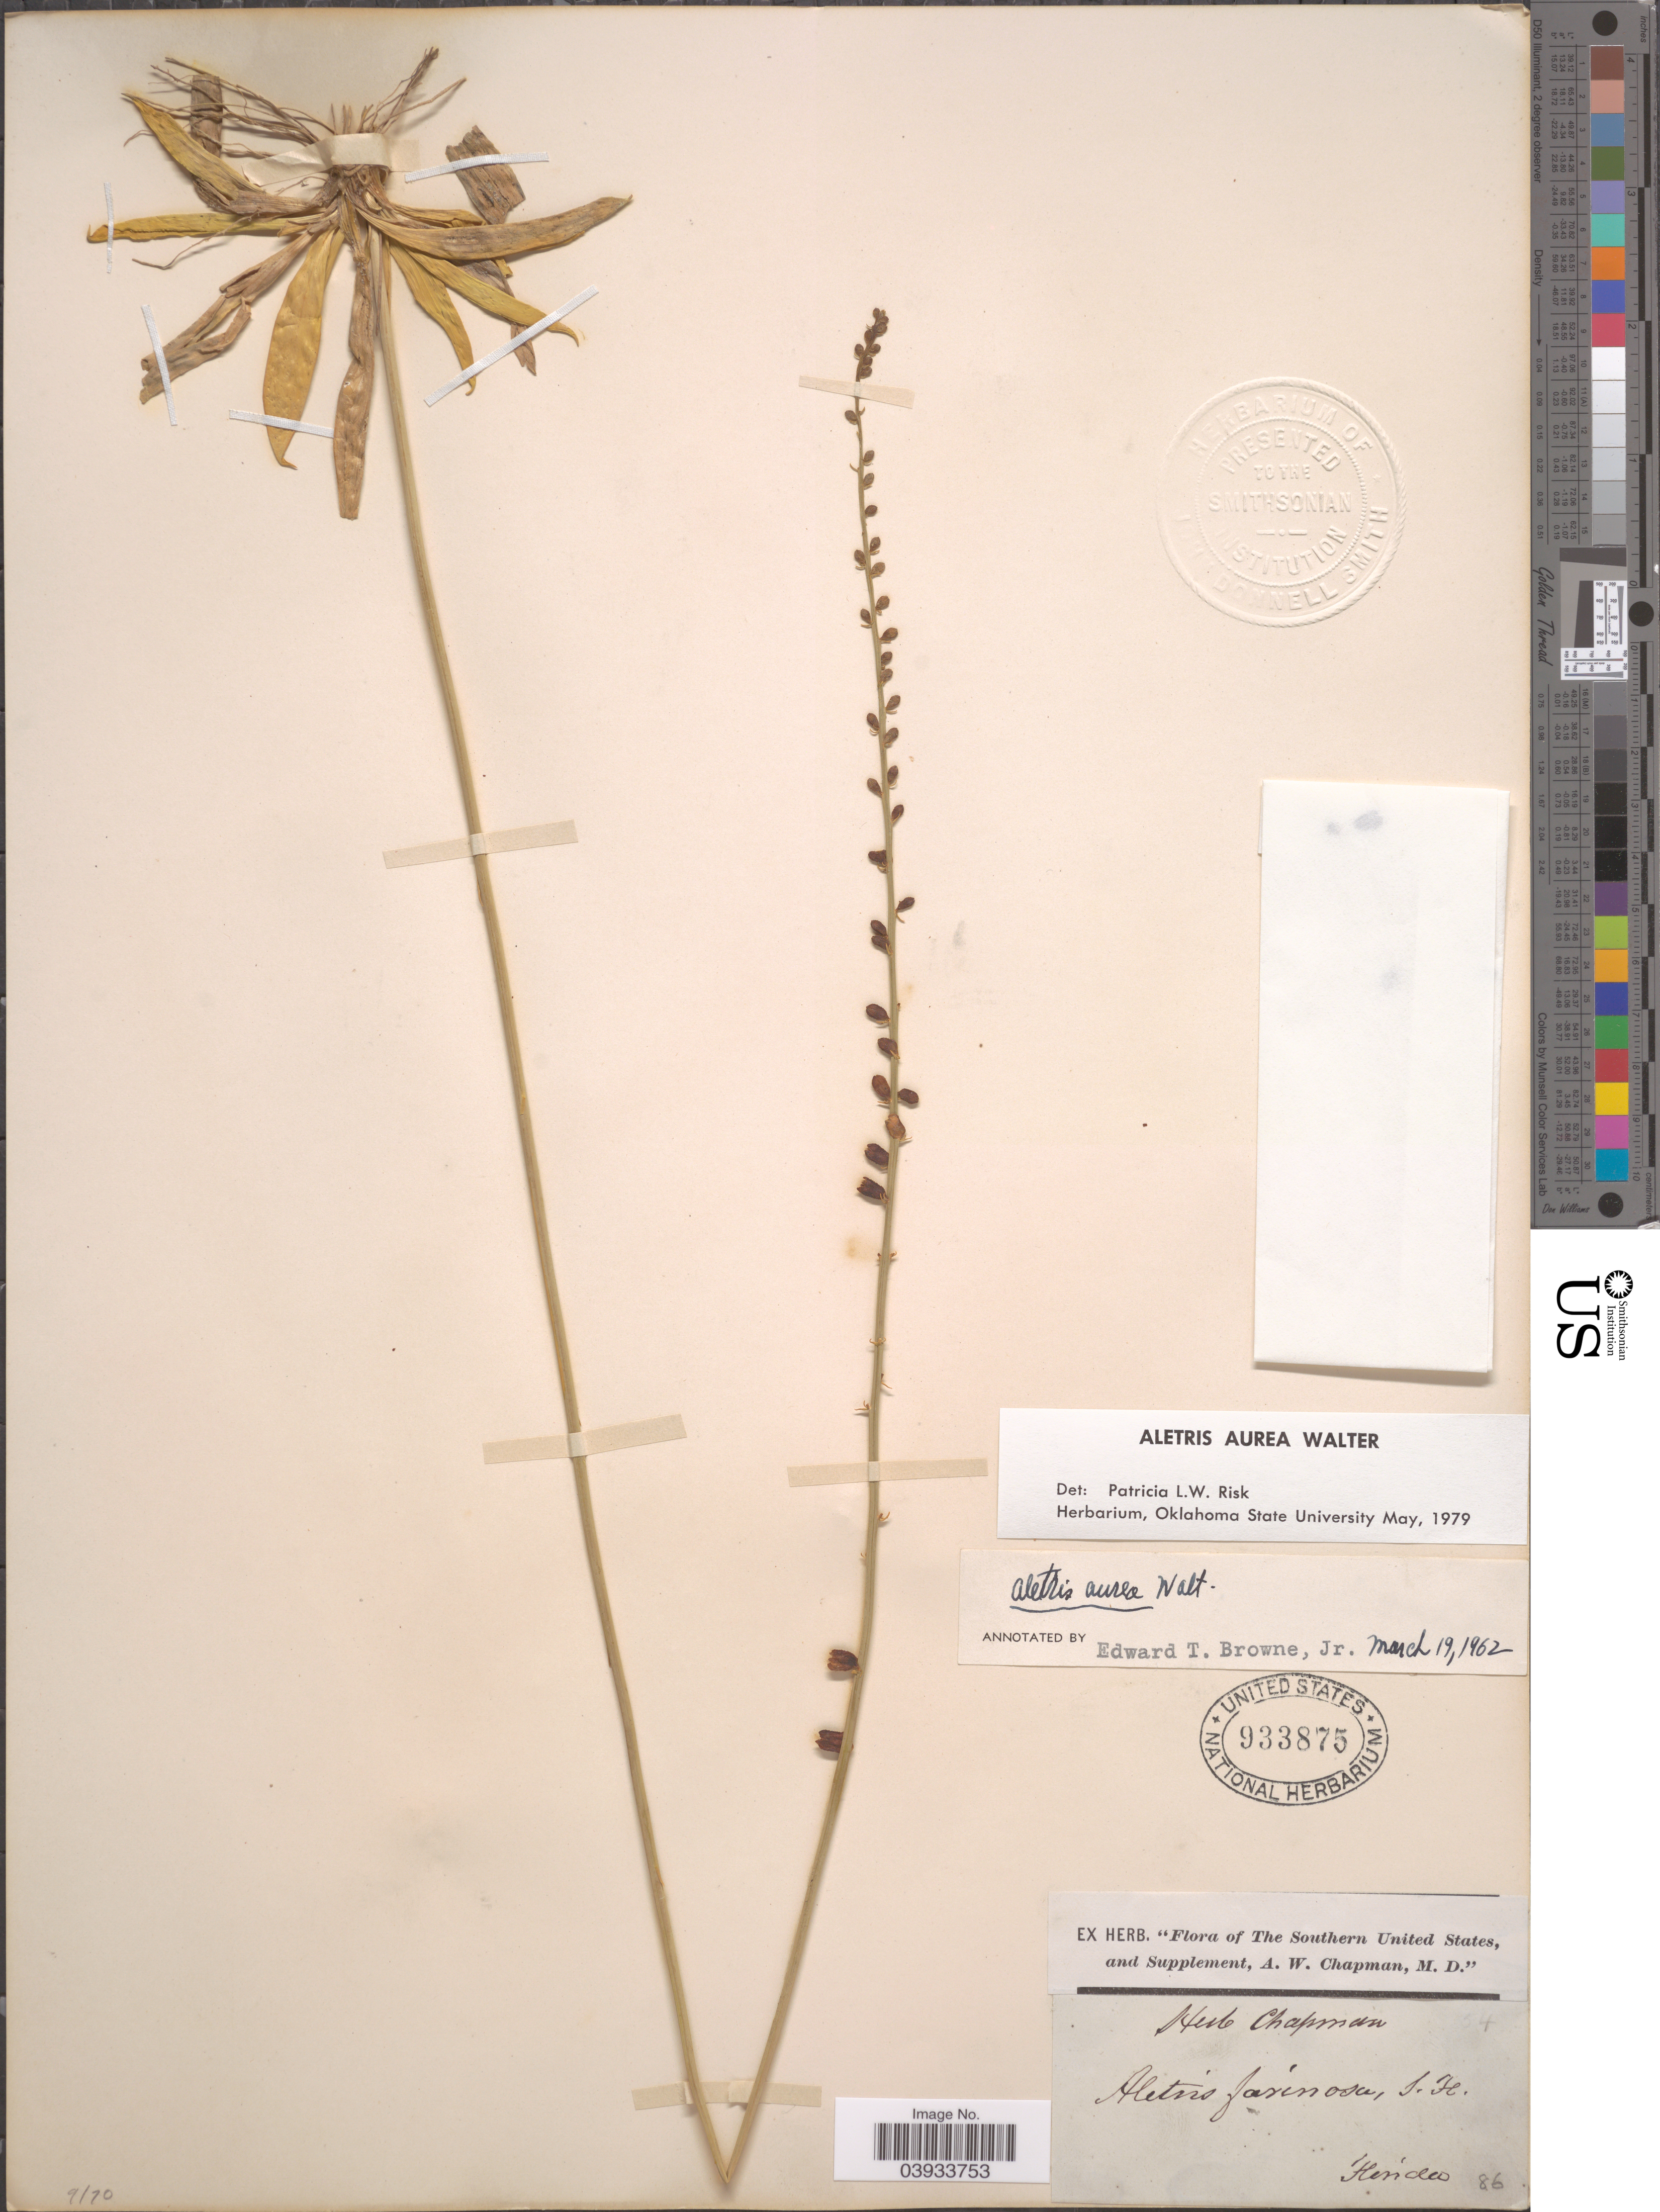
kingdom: Plantae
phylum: Tracheophyta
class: Liliopsida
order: Dioscoreales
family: Nartheciaceae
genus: Aletris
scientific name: Aletris aurea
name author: Walter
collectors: ex herb. A.W. Chapman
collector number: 86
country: United States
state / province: Florida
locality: The Southern United States.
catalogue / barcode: US 933875